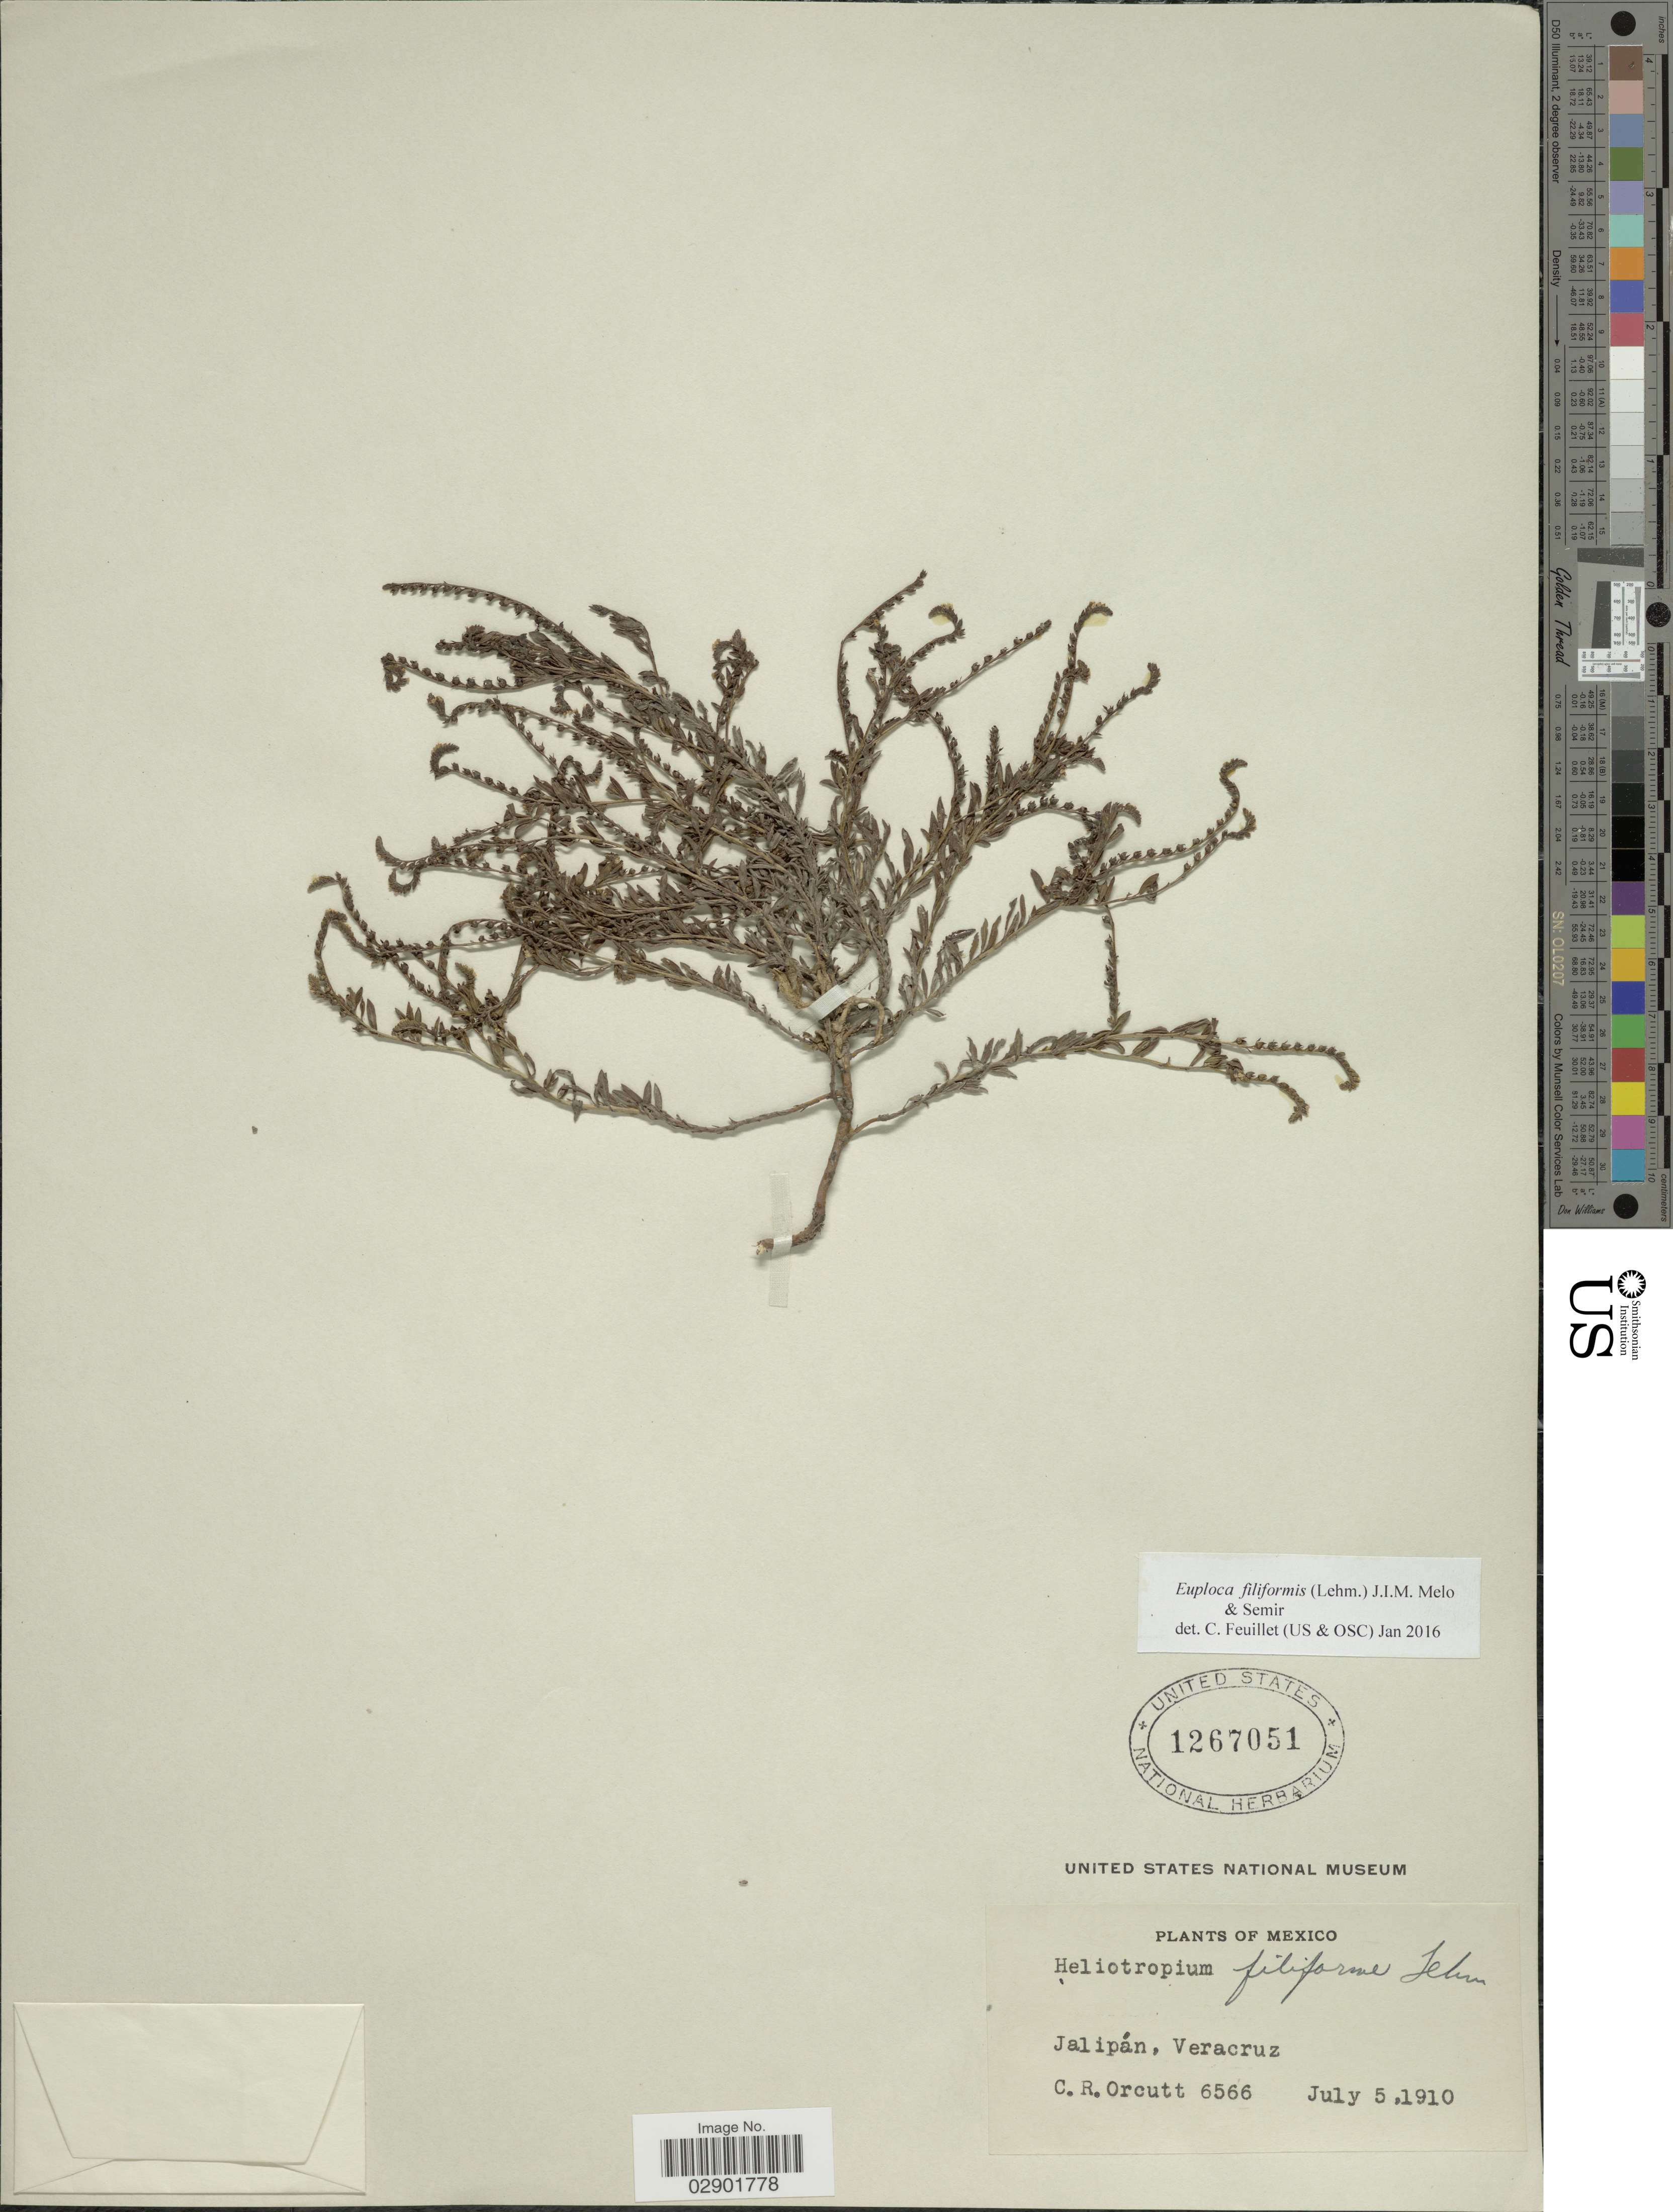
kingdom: Plantae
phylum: Tracheophyta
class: Magnoliopsida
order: Boraginales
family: Heliotropiaceae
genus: Euploca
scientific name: Euploca filiformis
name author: (Lehm.) J.I.M. Melo & Semir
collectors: C. R. Orcutt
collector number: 6566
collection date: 1910-07-05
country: Mexico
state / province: Veracruz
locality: Jalipán, Veracruz.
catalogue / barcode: US 1267051